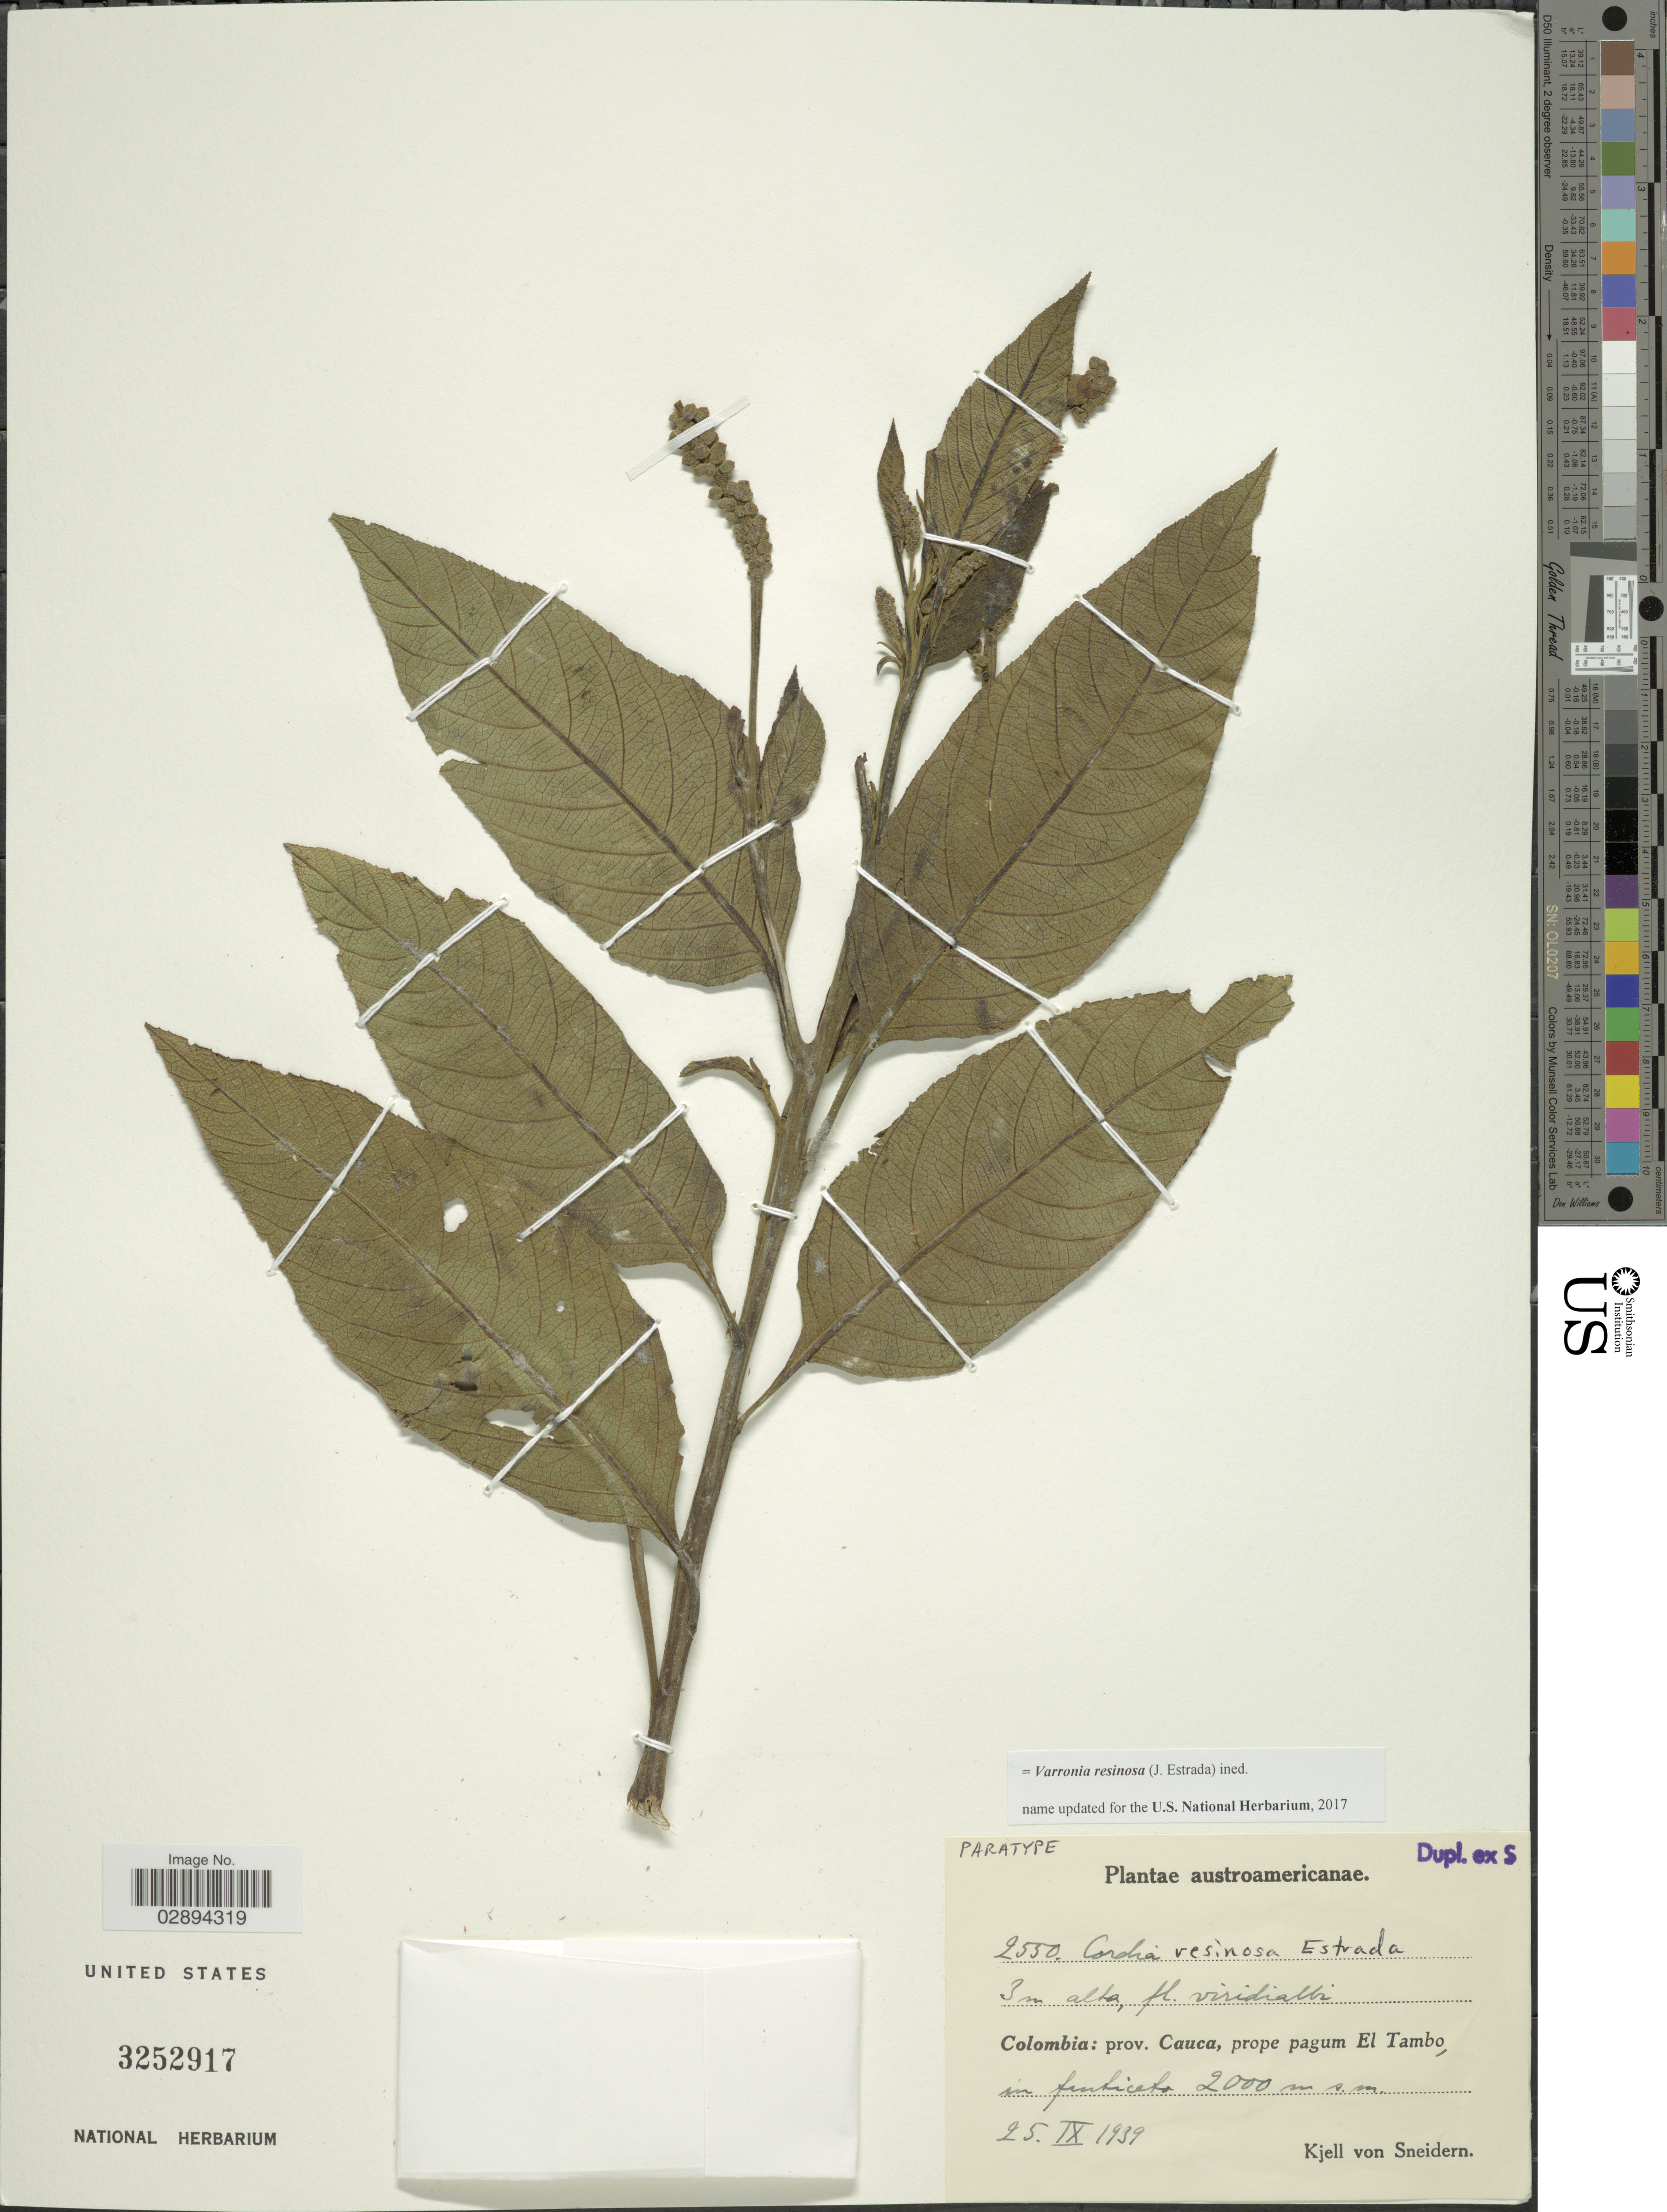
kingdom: Plantae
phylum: Tracheophyta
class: Magnoliopsida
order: Boraginales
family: Cordiaceae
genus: Varronia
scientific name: Varronia resinosa (J. Estrada) comb. nov. ined.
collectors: K. von Sneidern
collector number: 2550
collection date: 1939-09-25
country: Colombia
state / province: Cauca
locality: Prope pagum El Tambo.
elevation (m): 2000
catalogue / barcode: US 3252917